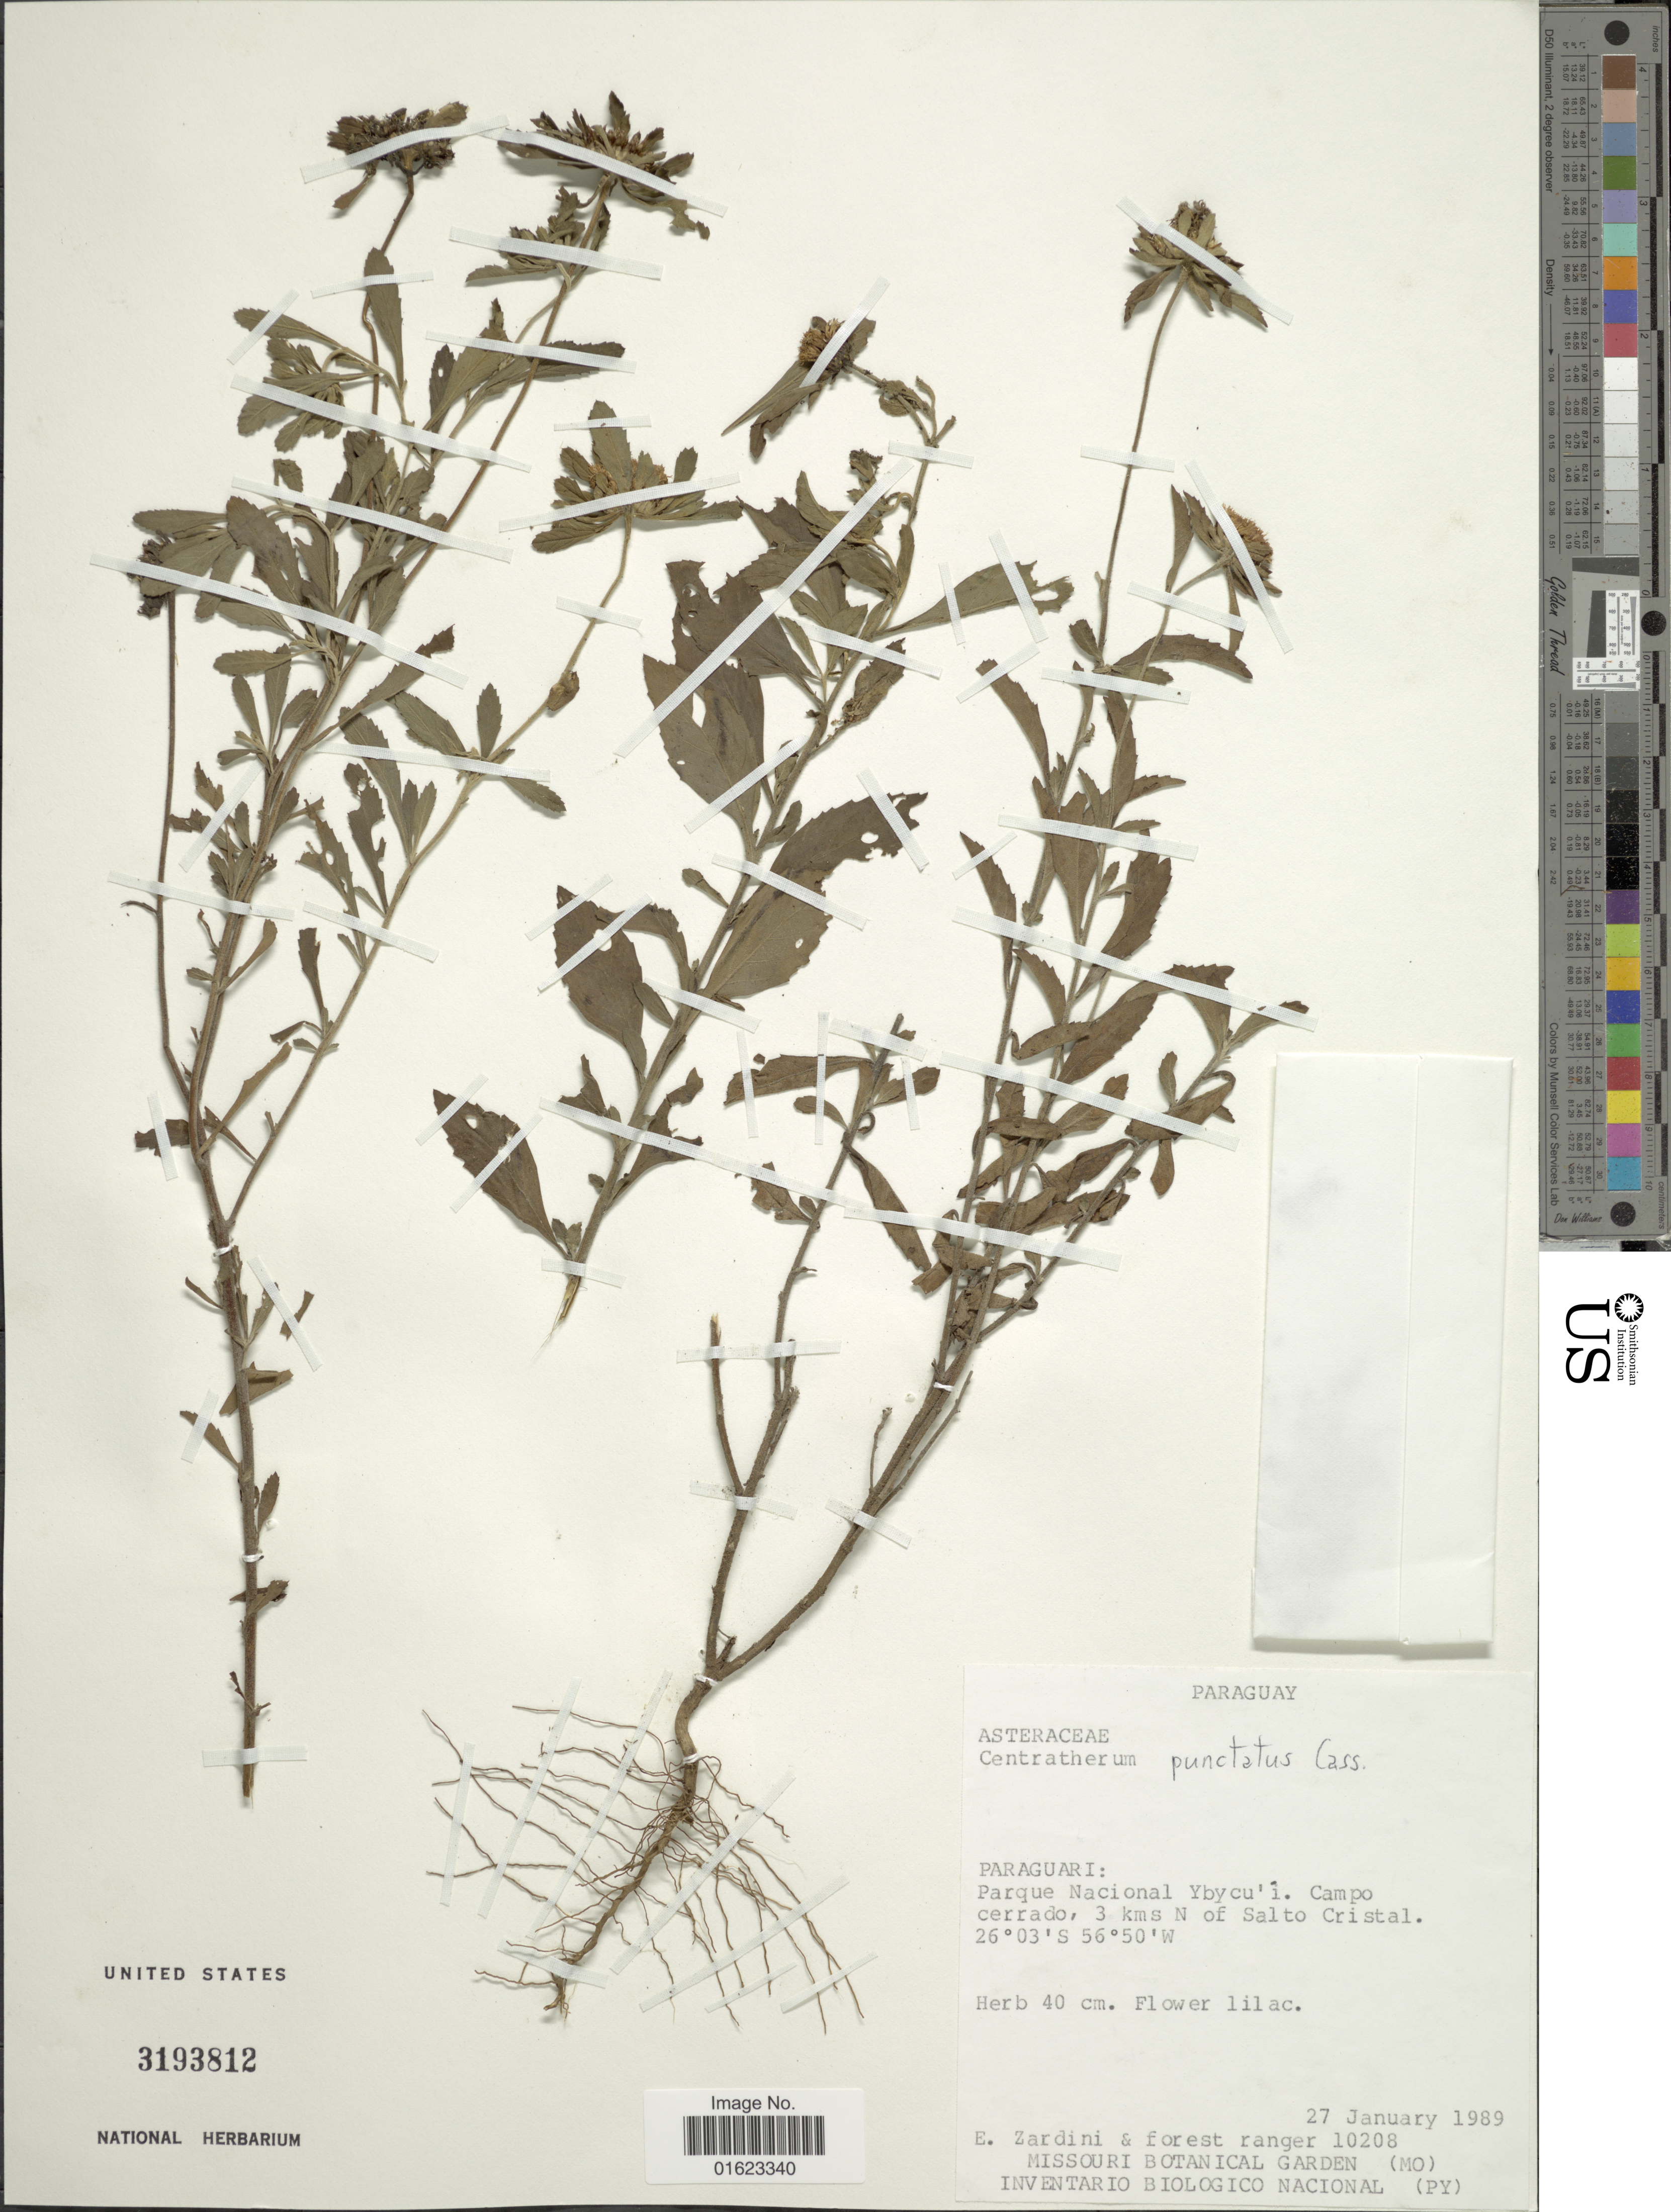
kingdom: Plantae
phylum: Tracheophyta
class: Magnoliopsida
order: Asterales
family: Asteraceae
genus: Centratherum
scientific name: Centratherum punctatum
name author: Cass.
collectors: E. M. Zardini & Forest Guard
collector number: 10208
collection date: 1989-01-27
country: Paraguay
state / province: Paraguari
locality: Paraguari, Parque Nacional Ybycuí. Campo Cerrado , 3 kms N of Salto Cristal.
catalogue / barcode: US 3193812